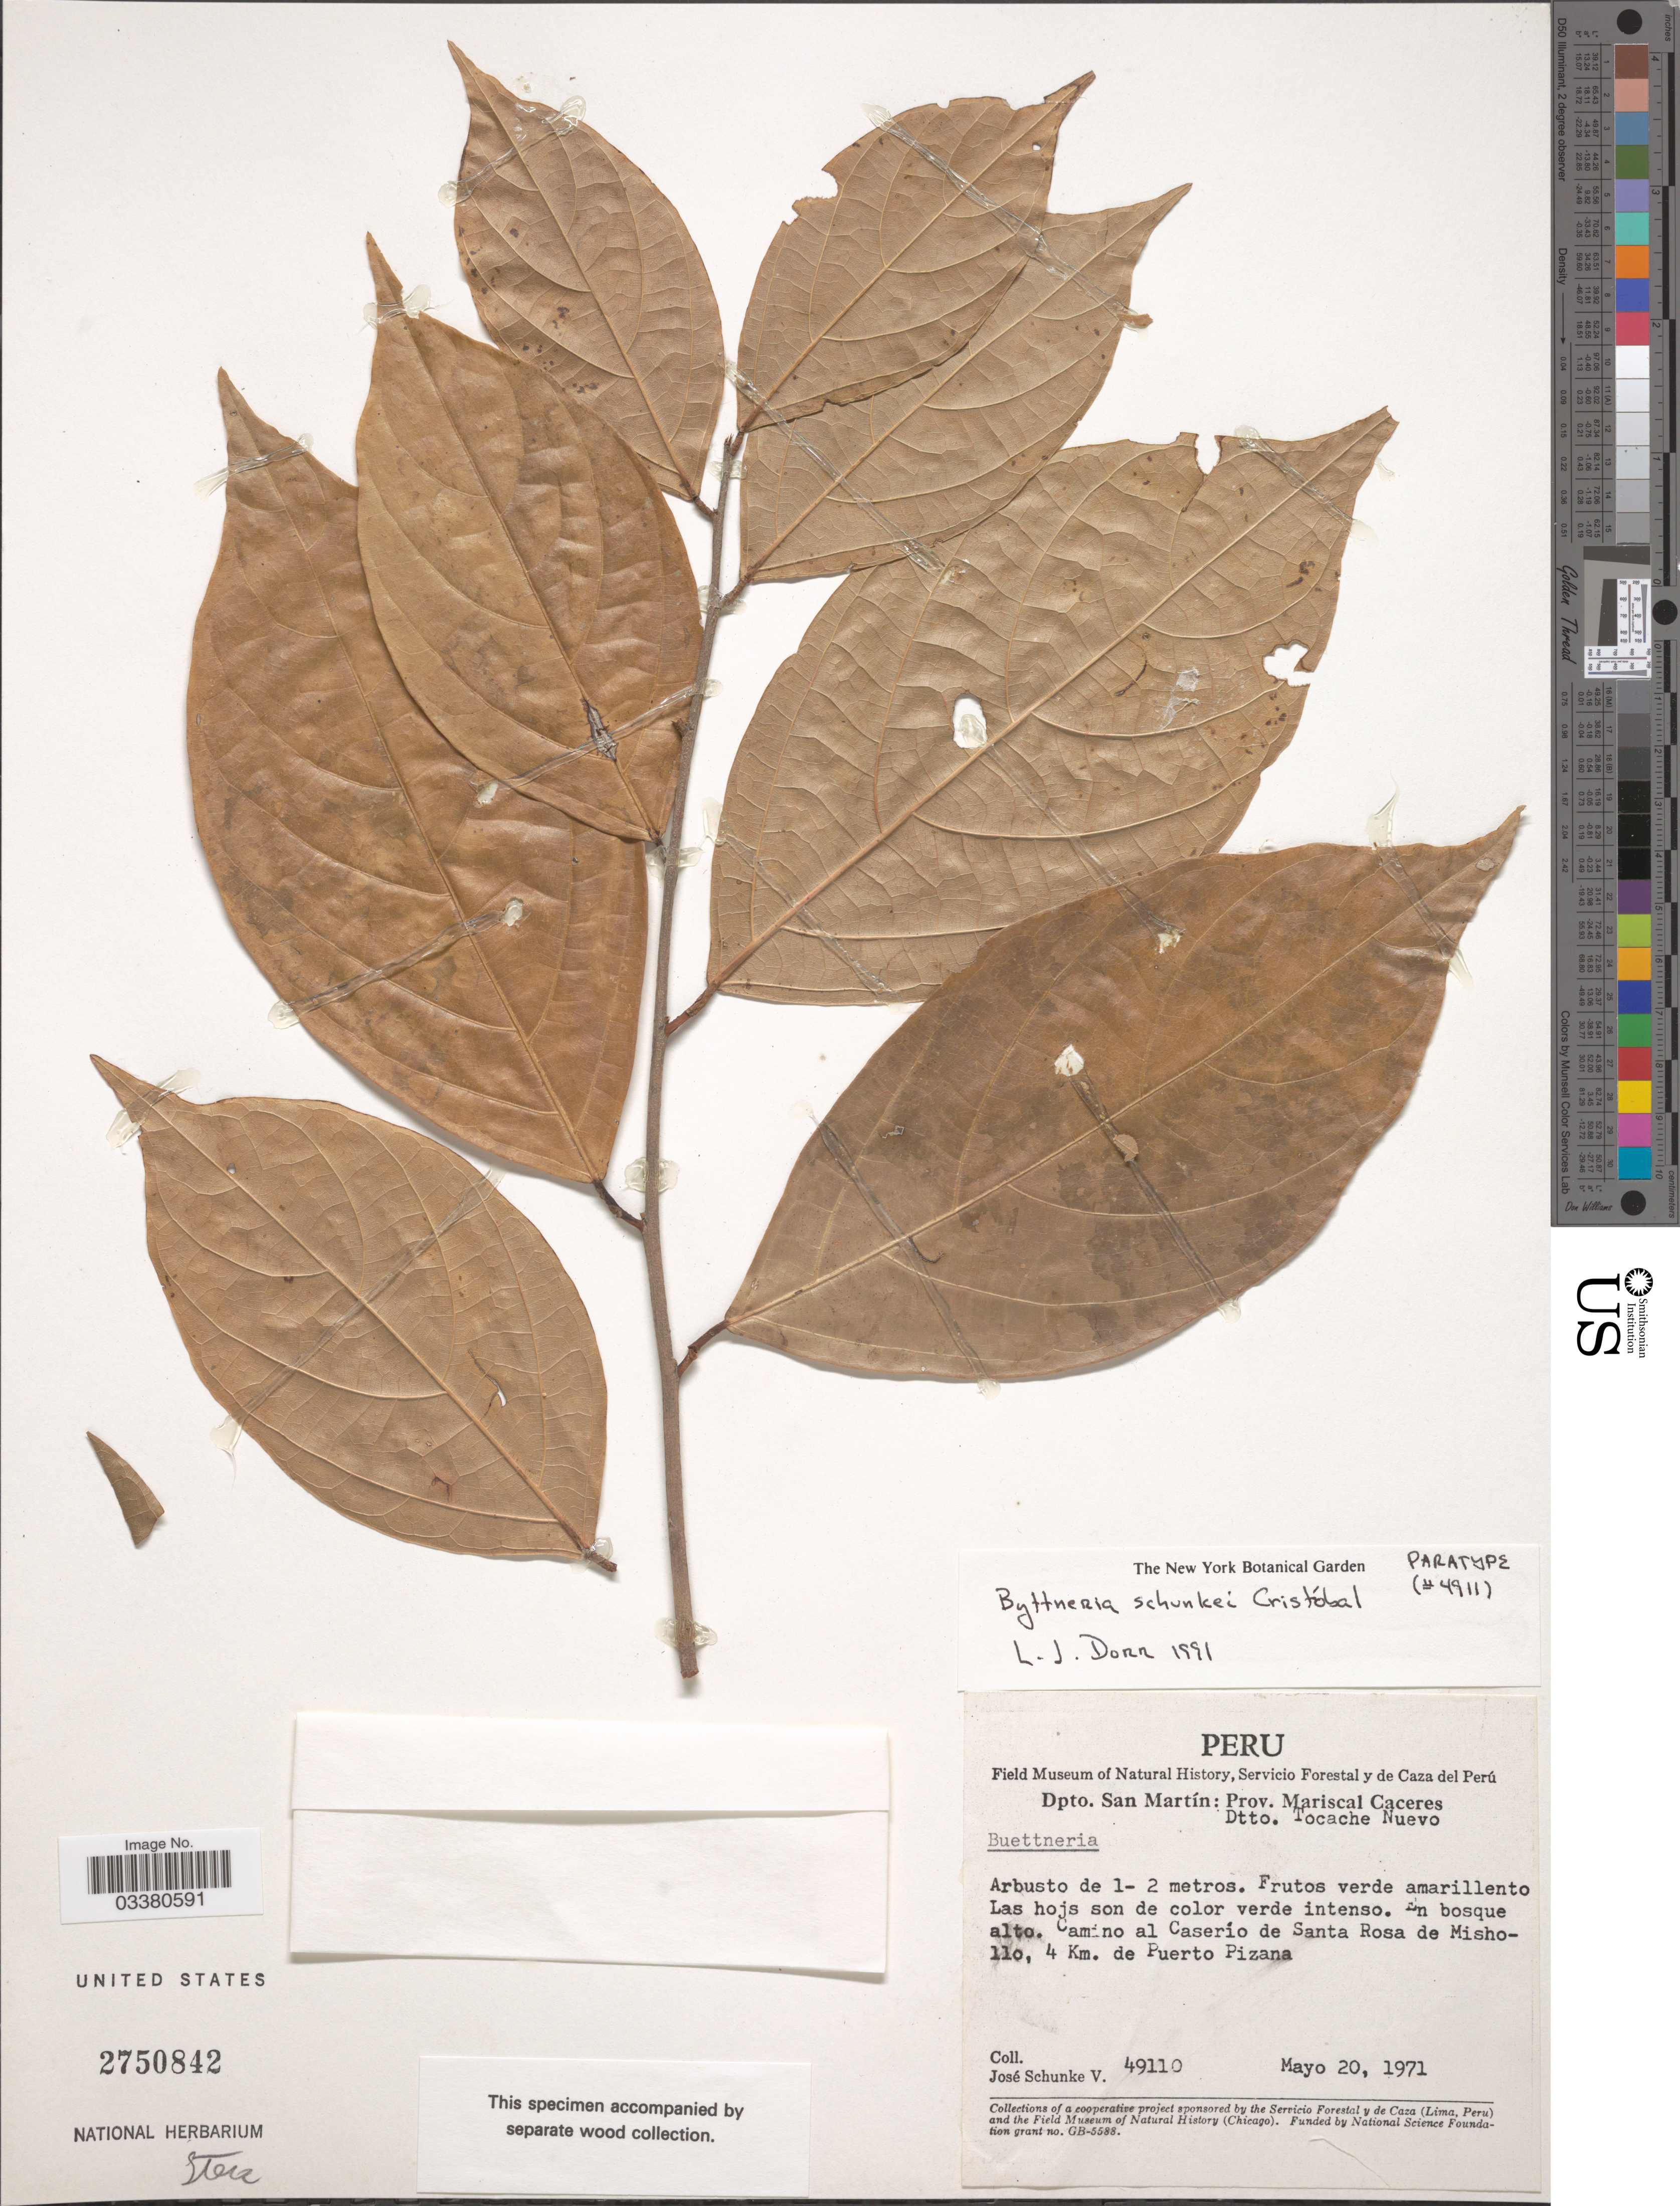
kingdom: Plantae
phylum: Tracheophyta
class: Magnoliopsida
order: Malvales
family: Malvaceae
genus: Byttneria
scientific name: Byttneria schunkei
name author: Cristóbal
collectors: J. Schunke Vigo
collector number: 49110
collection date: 1971-05-20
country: Peru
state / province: San Martín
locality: Dpto. San Martín: Prov. Mariscal Caceres. Dtto. Tocache Nuevo. En bosque alto. Camino al Caserío de Santa Rosa de Mishollo, 4 Km. de Puerto Pizana.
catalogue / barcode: US 2750842